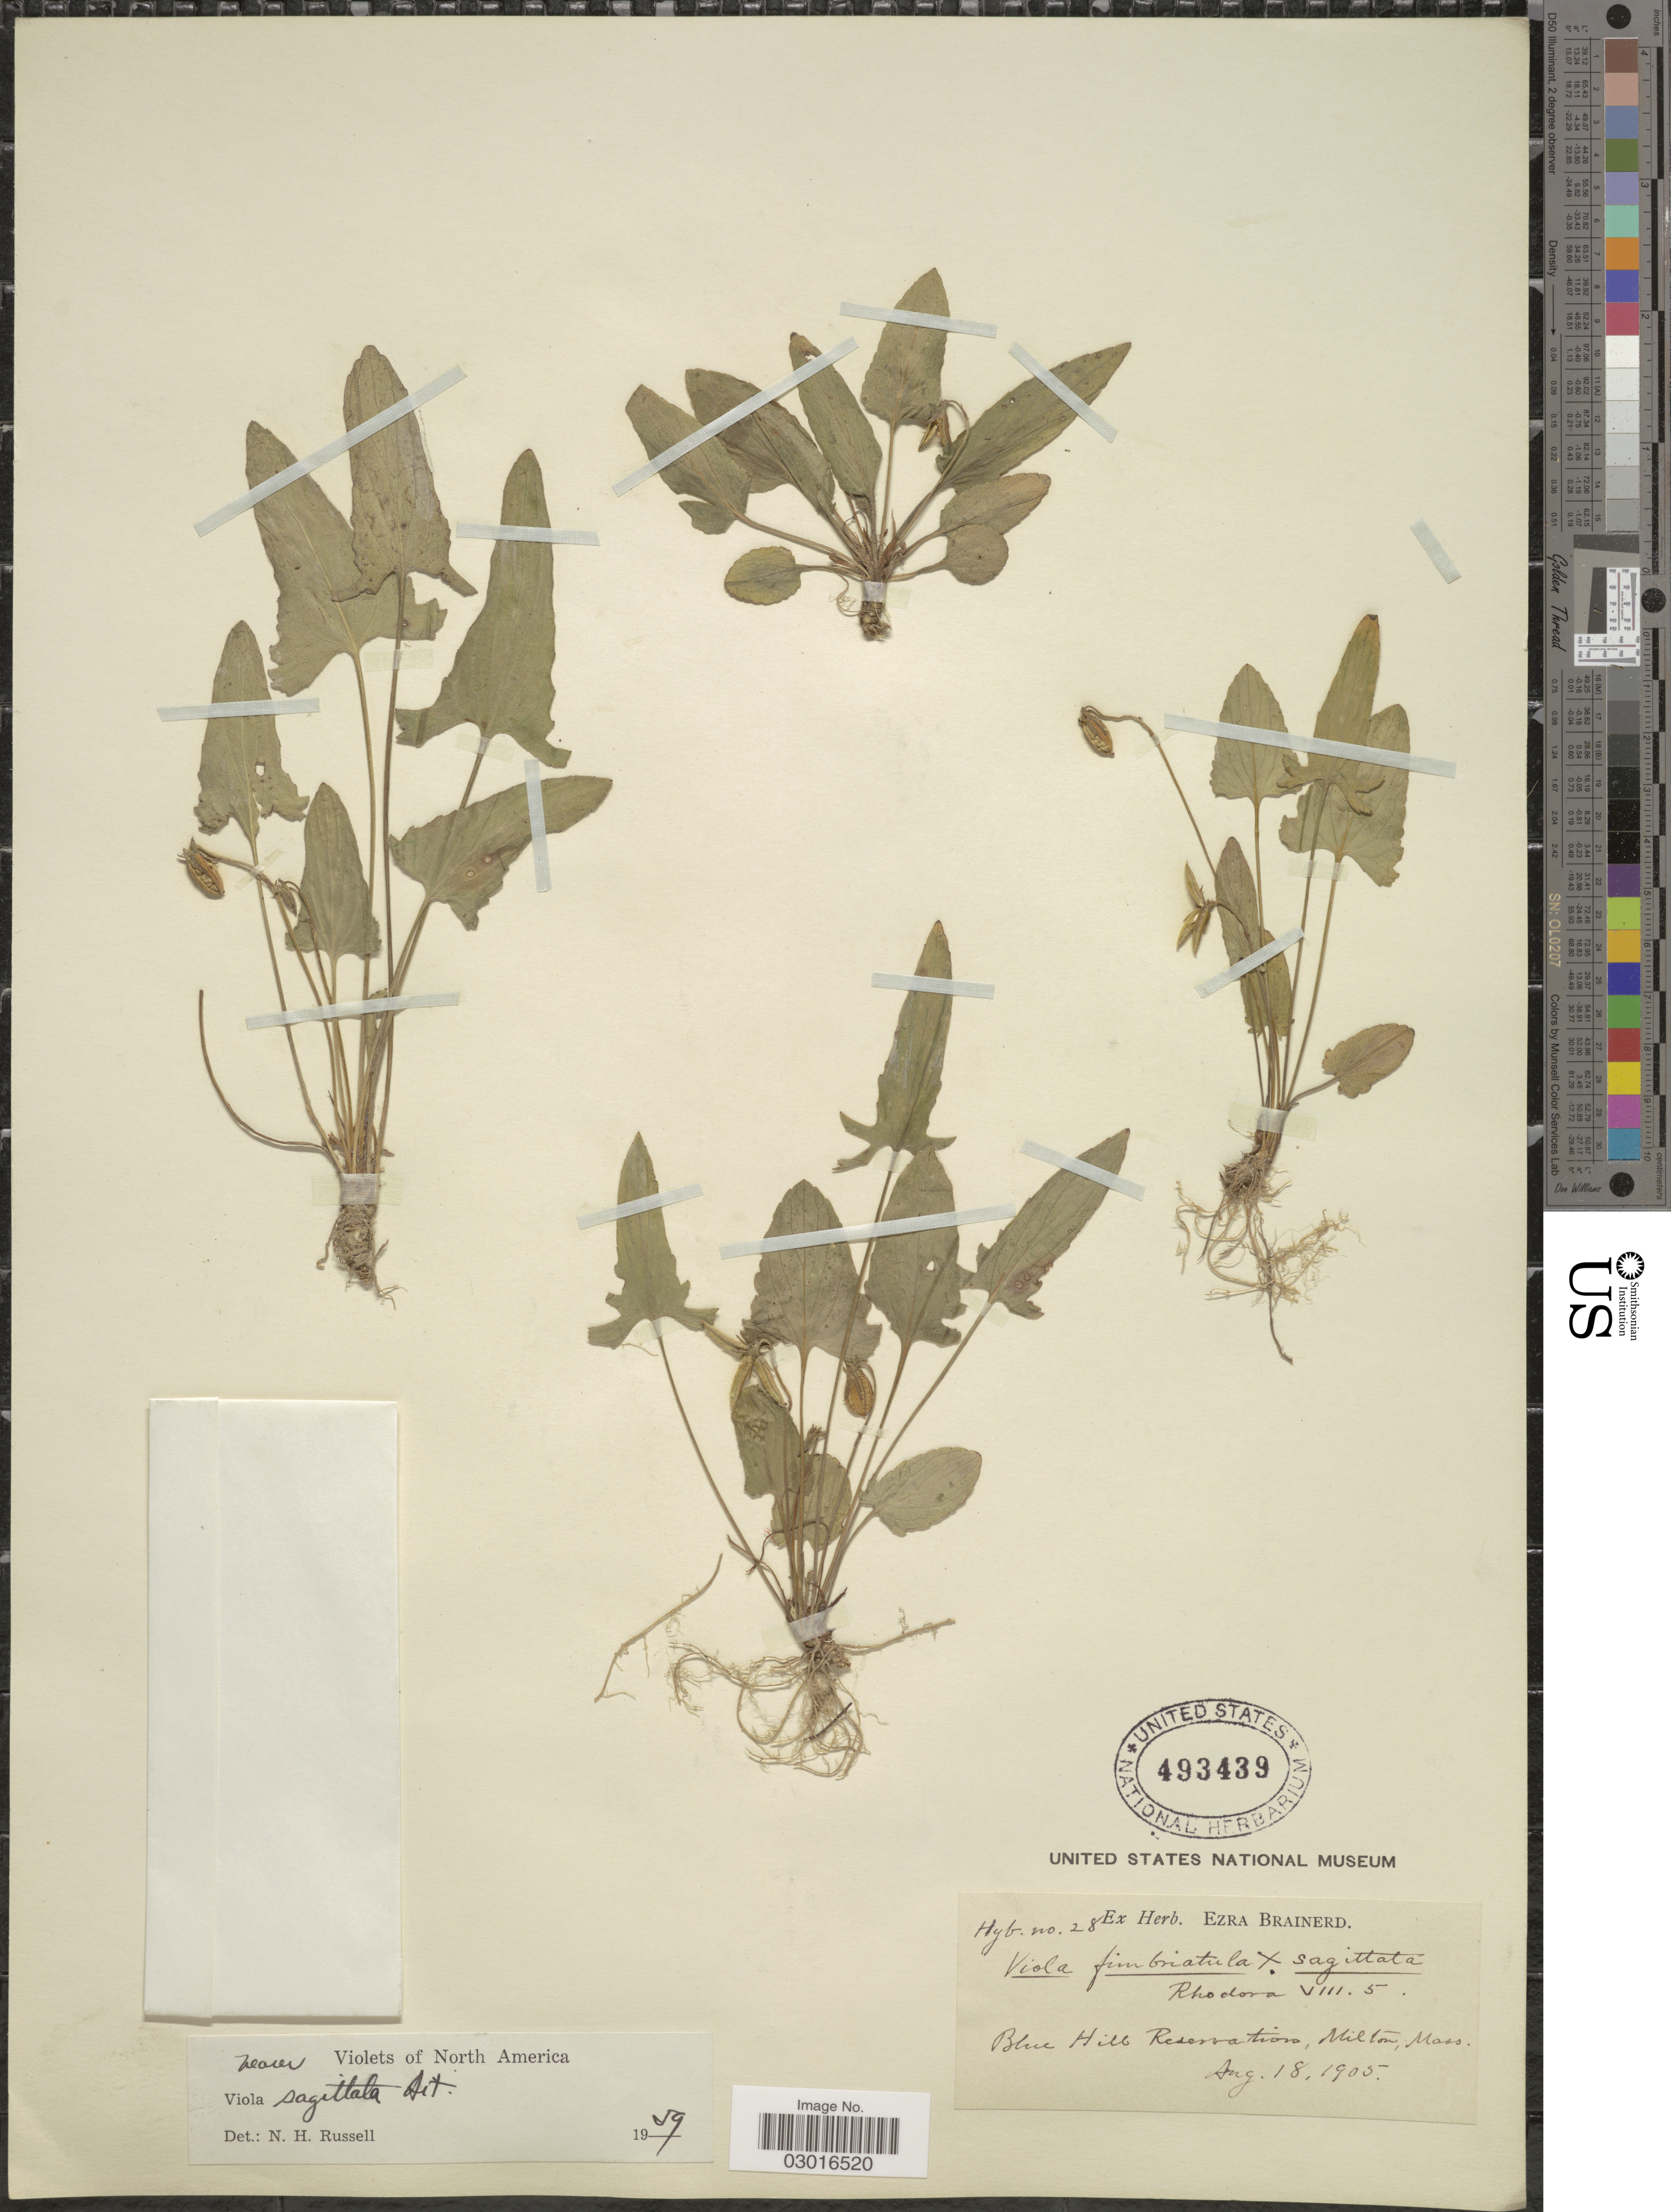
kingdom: Plantae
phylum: Tracheophyta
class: Magnoliopsida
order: Malpighiales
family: Violaceae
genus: Viola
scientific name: Viola sagittata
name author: Aiton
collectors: ex herb. Ezra Brainerd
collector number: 28?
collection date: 1905-08-18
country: United States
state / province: Massachusetts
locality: Blue Hill Reservations, Milton, Mass.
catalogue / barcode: US 493439